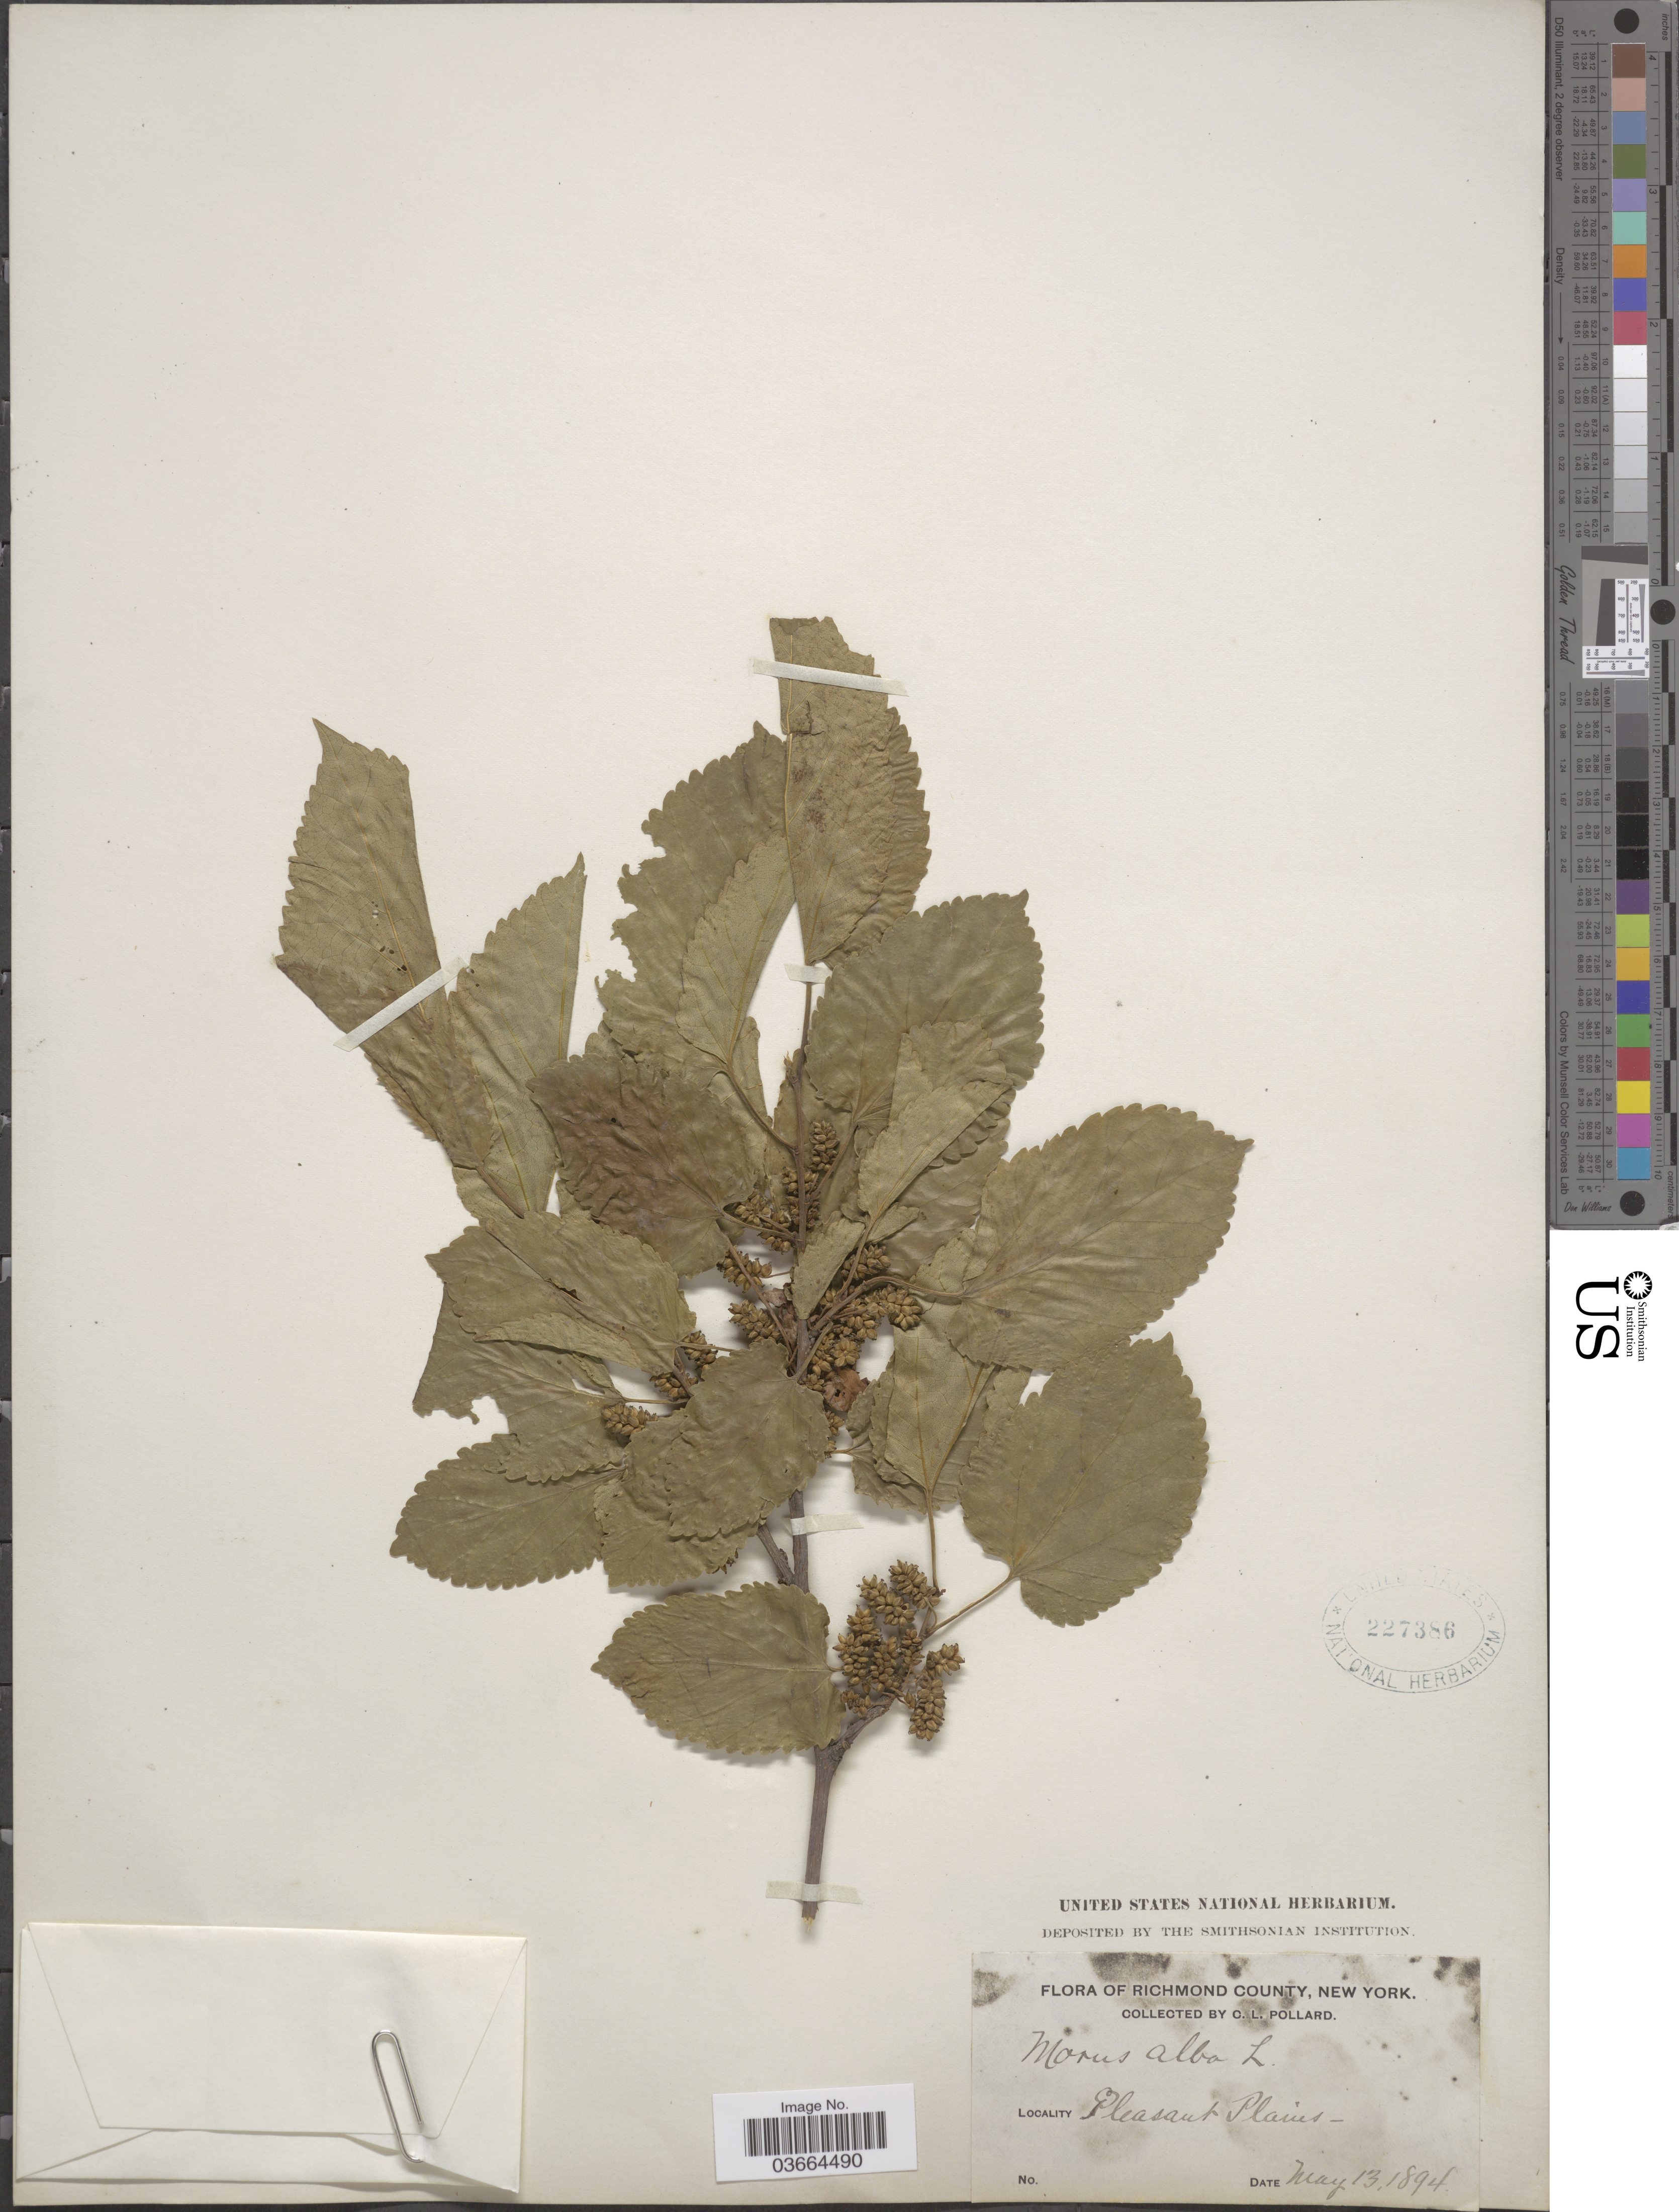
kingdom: Plantae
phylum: Tracheophyta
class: Magnoliopsida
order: Rosales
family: Moraceae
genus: Morus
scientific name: Morus alba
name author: L.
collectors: C. L. Pollard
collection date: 1894-05-13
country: United States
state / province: New York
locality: Richmond County. Pleasant Plains.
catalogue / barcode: US 227386